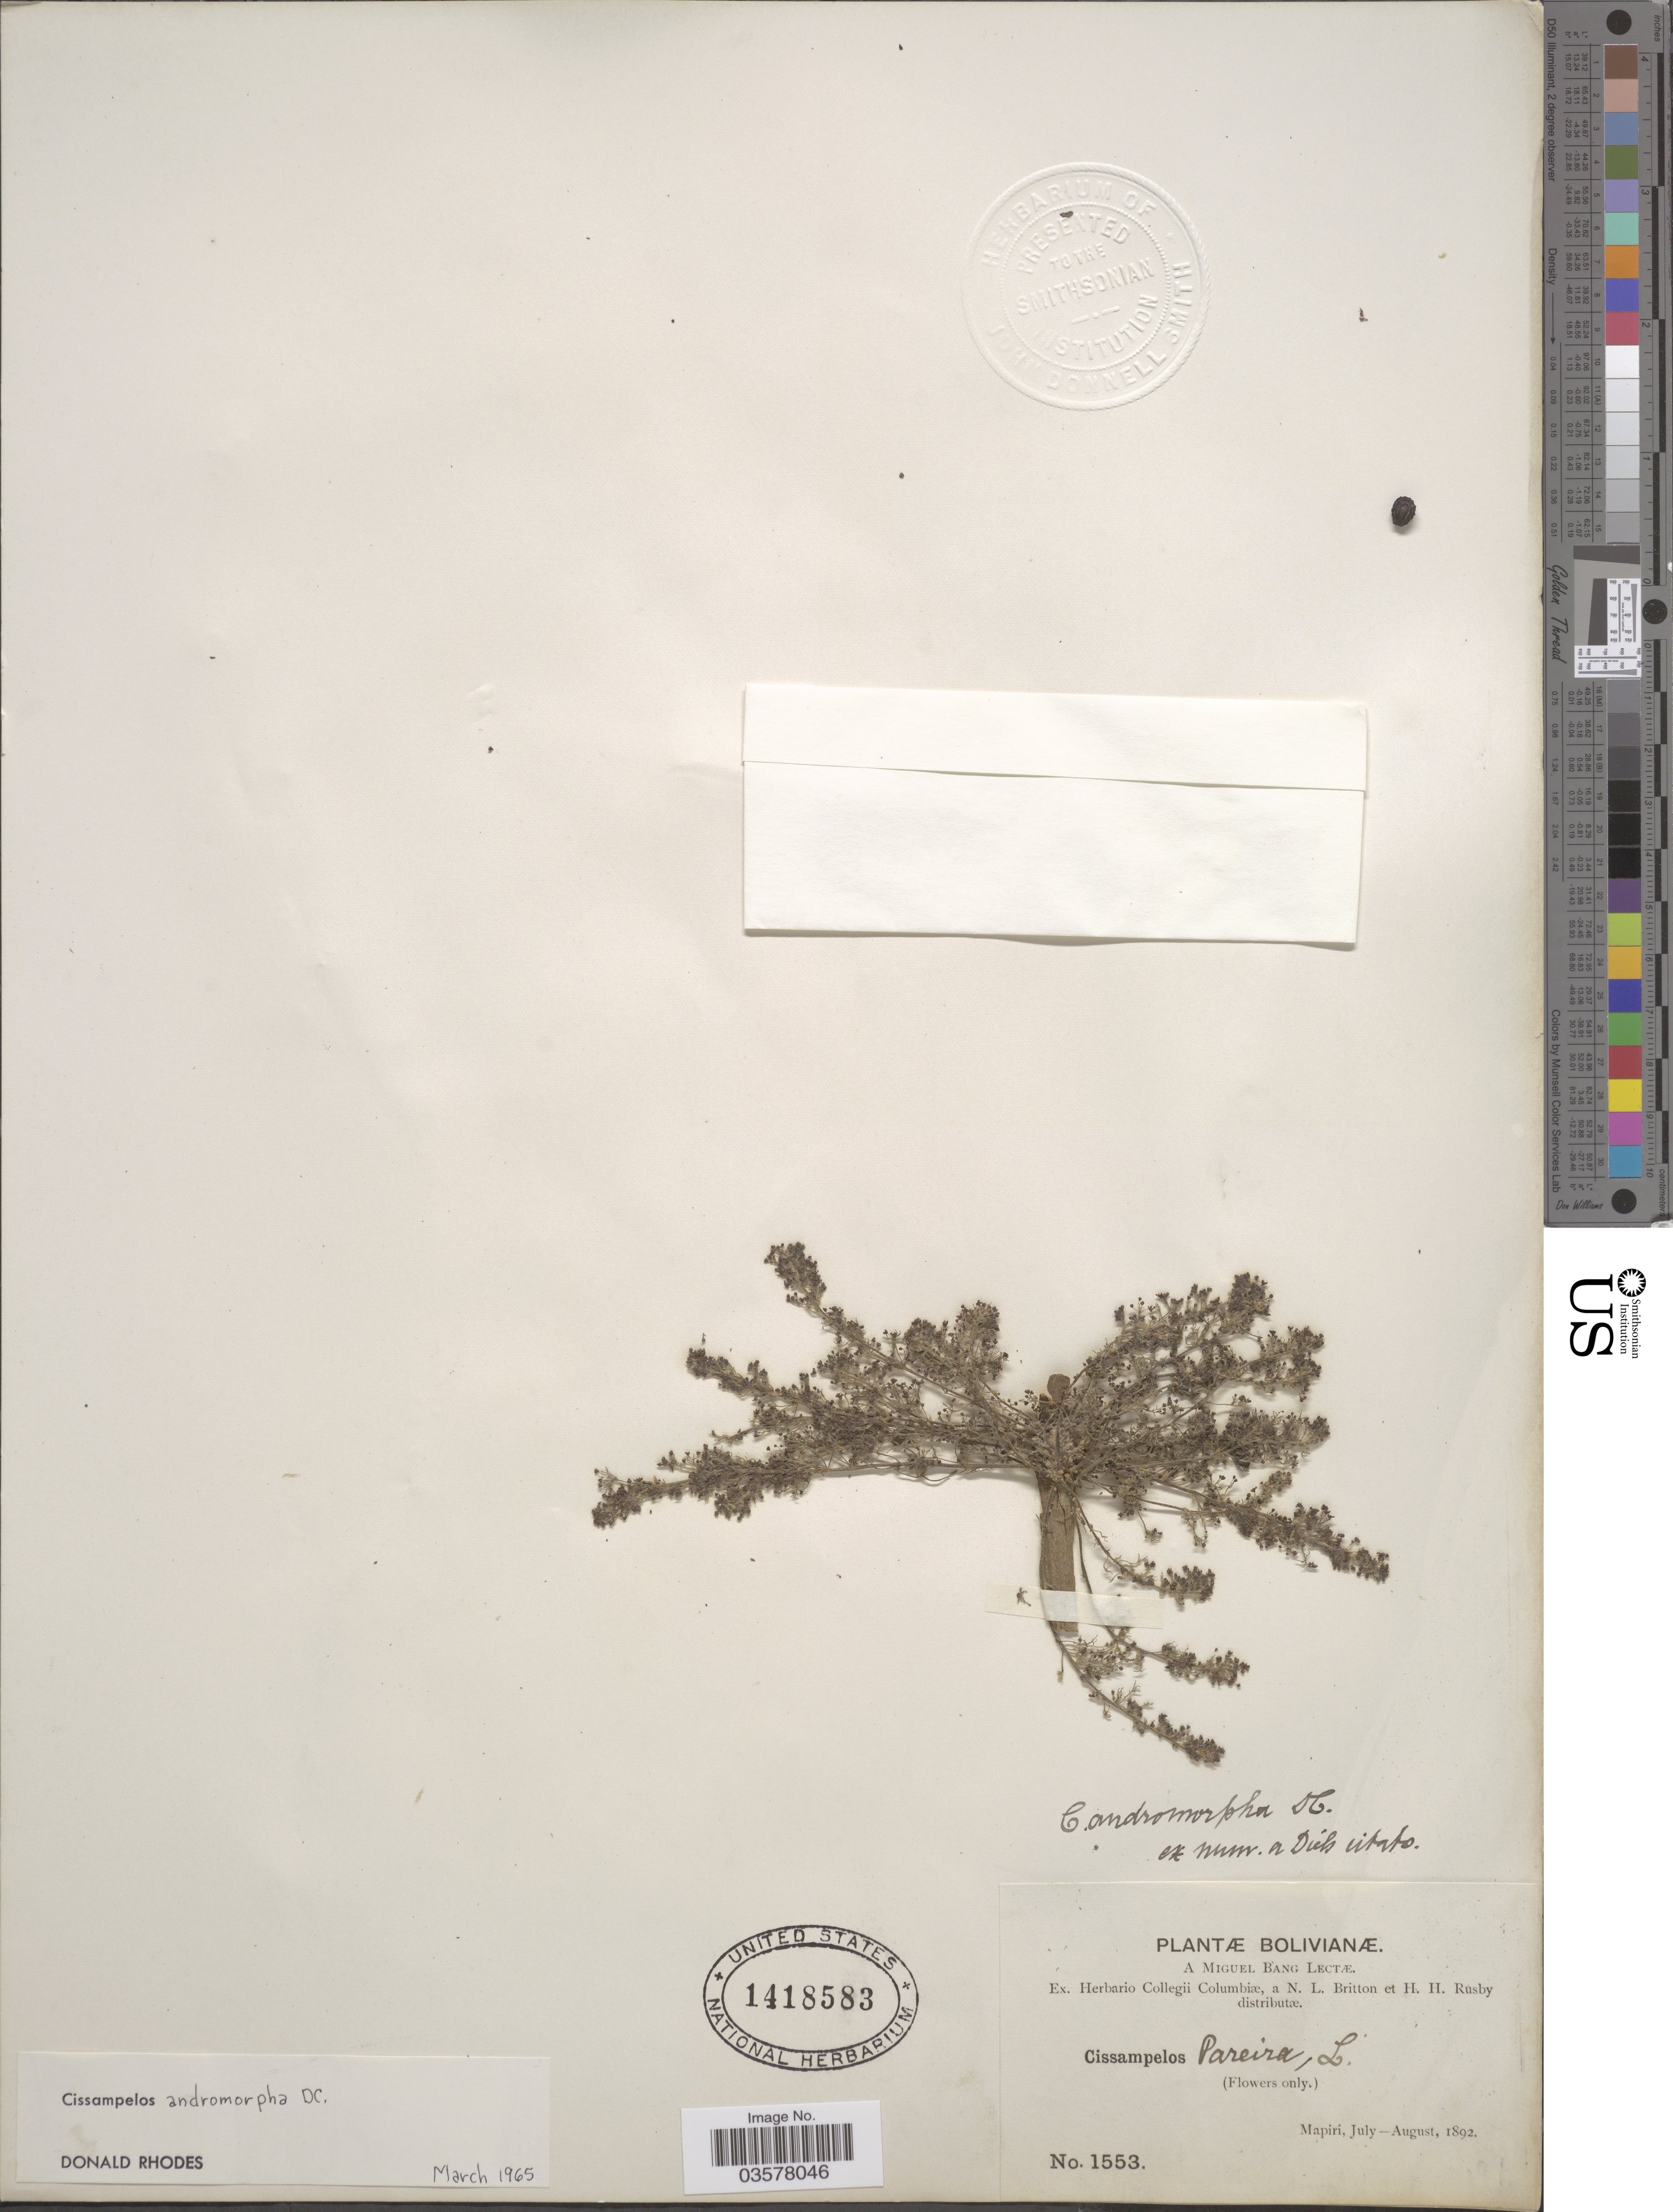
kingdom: Plantae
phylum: Tracheophyta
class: Magnoliopsida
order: Ranunculales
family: Menispermaceae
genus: Cissampelos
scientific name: Cissampelos andromorpha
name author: DC.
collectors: M. Bang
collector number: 1553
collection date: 1892-07/1892-08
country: Bolivia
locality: Mapiri.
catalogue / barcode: US 1418583